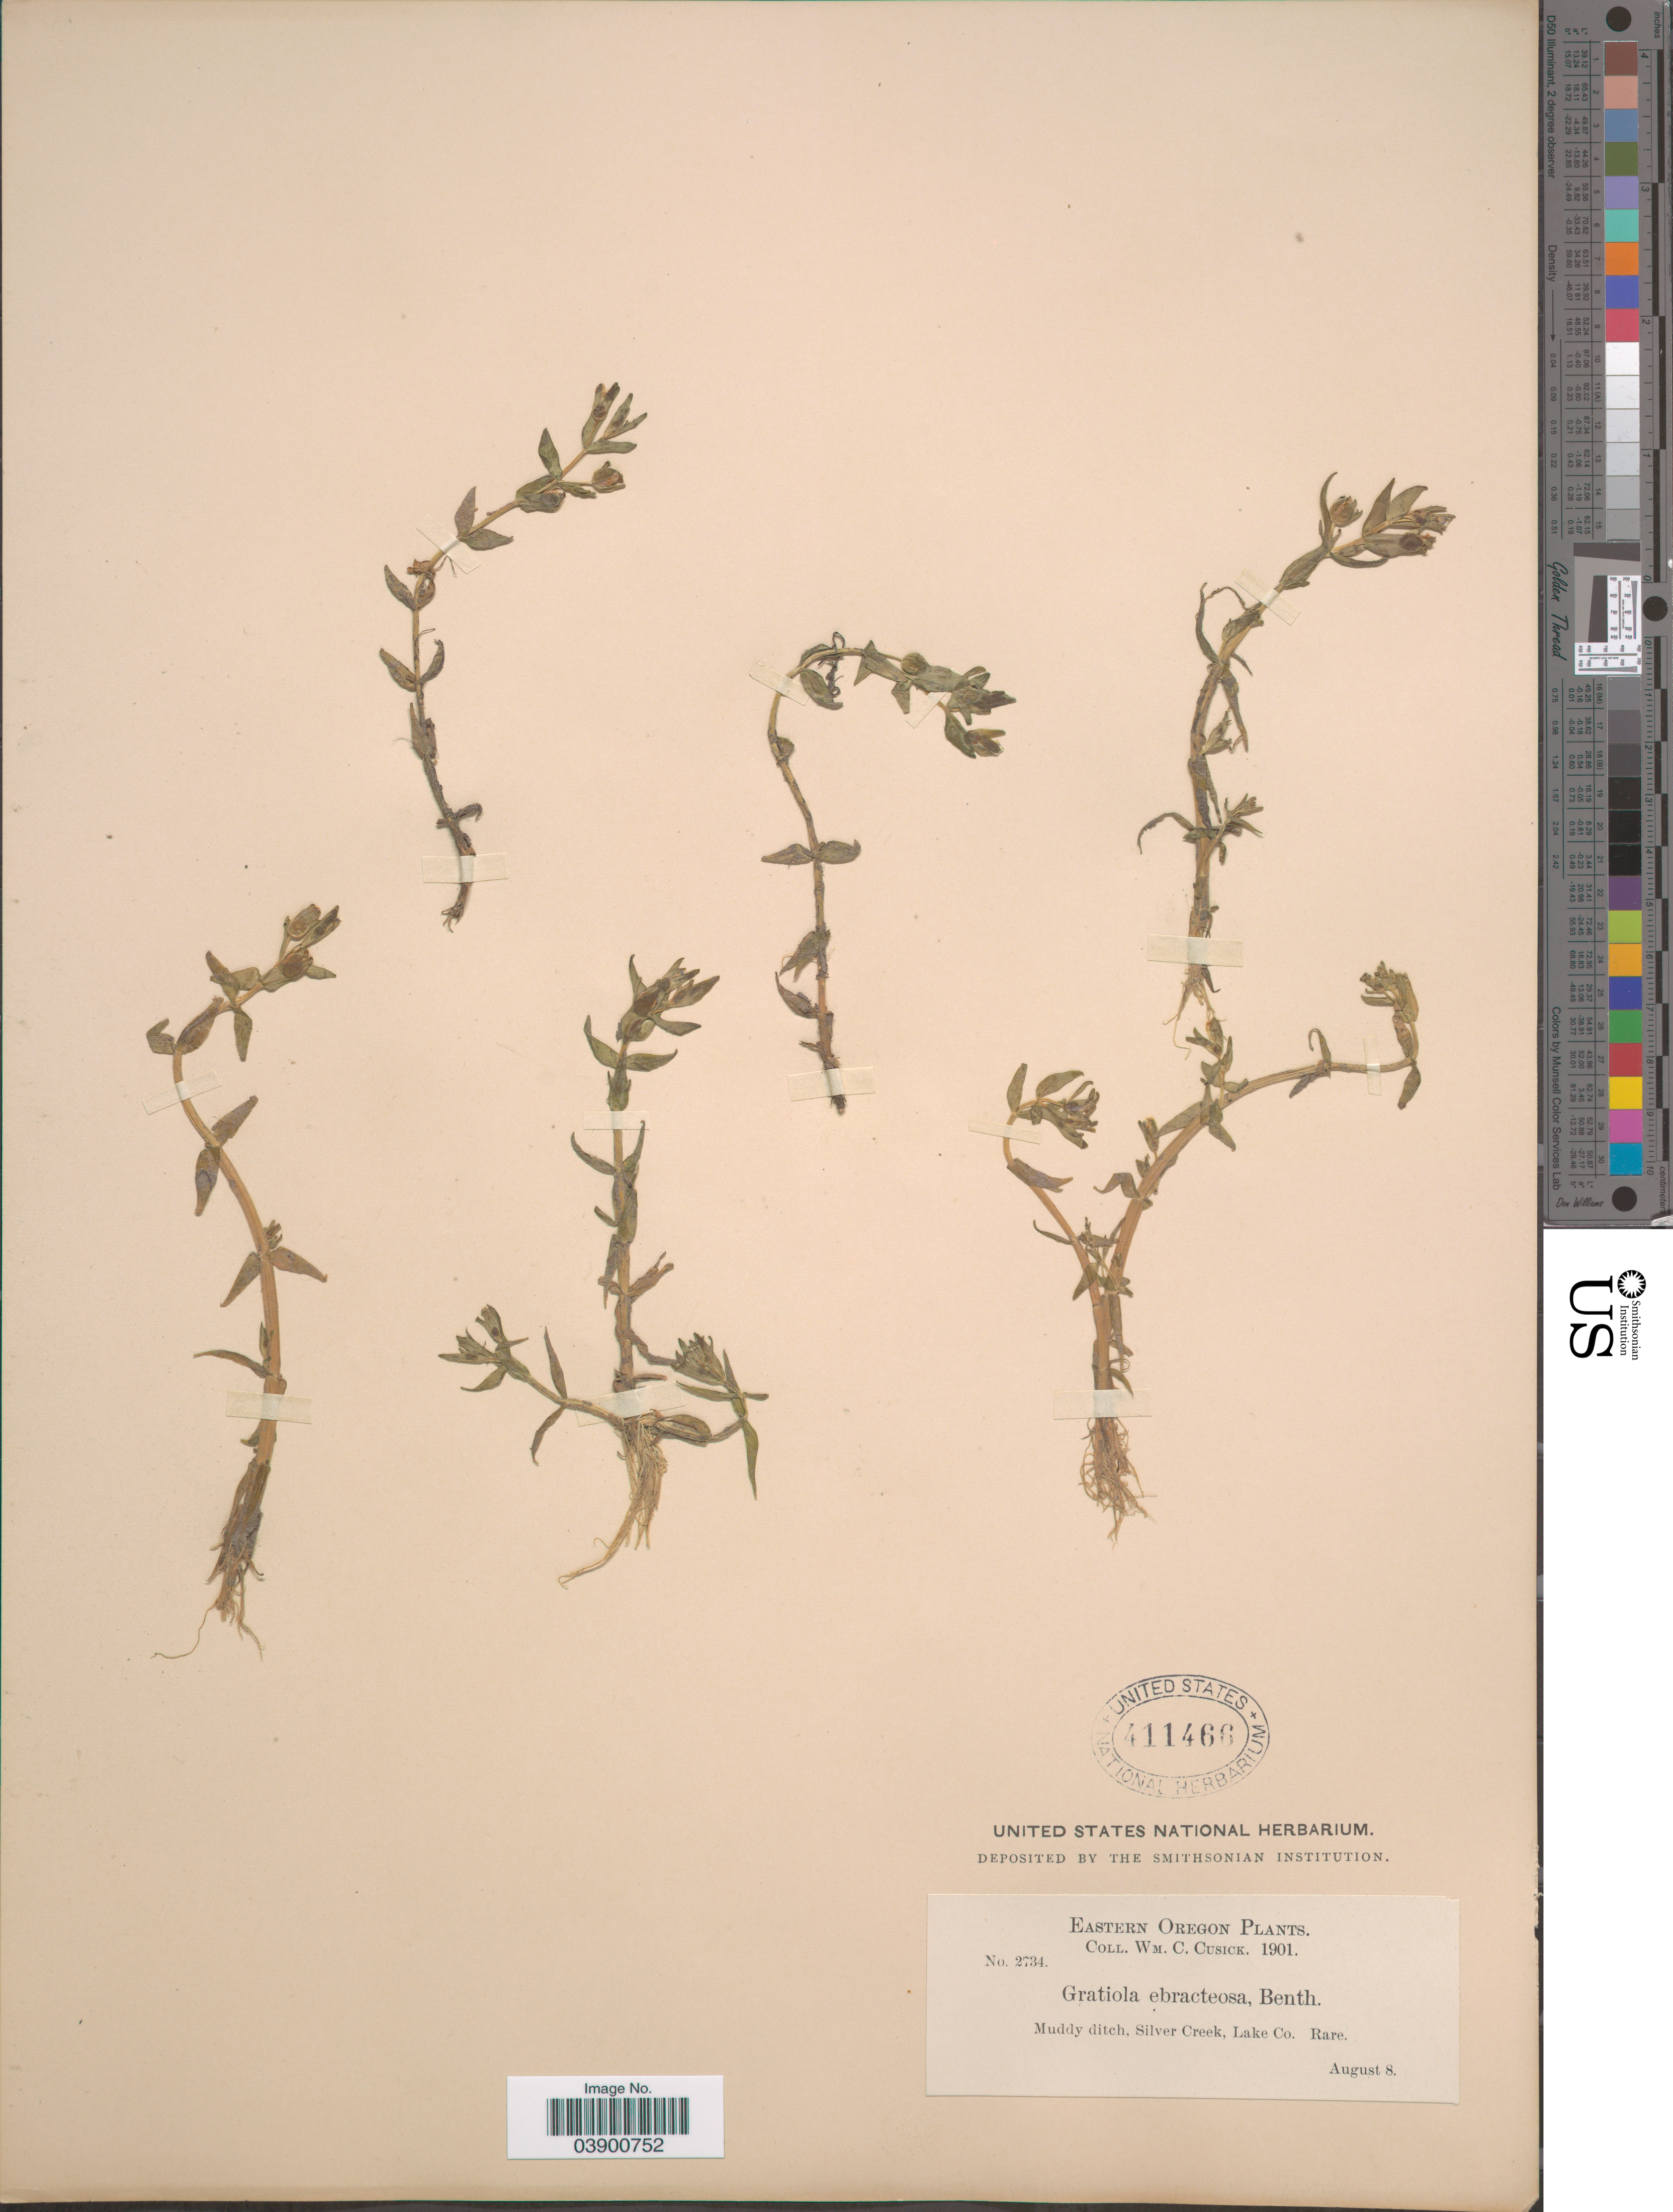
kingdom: Plantae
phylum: Tracheophyta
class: Magnoliopsida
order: Lamiales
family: Plantaginaceae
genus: Gratiola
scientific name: Gratiola ebracteata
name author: Benth.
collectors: W. C. Cusick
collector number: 2734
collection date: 1901-08-08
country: United States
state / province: Oregon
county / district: Lake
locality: Eastern Oregon. Silver Creek, Lake Co.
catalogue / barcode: US 411466